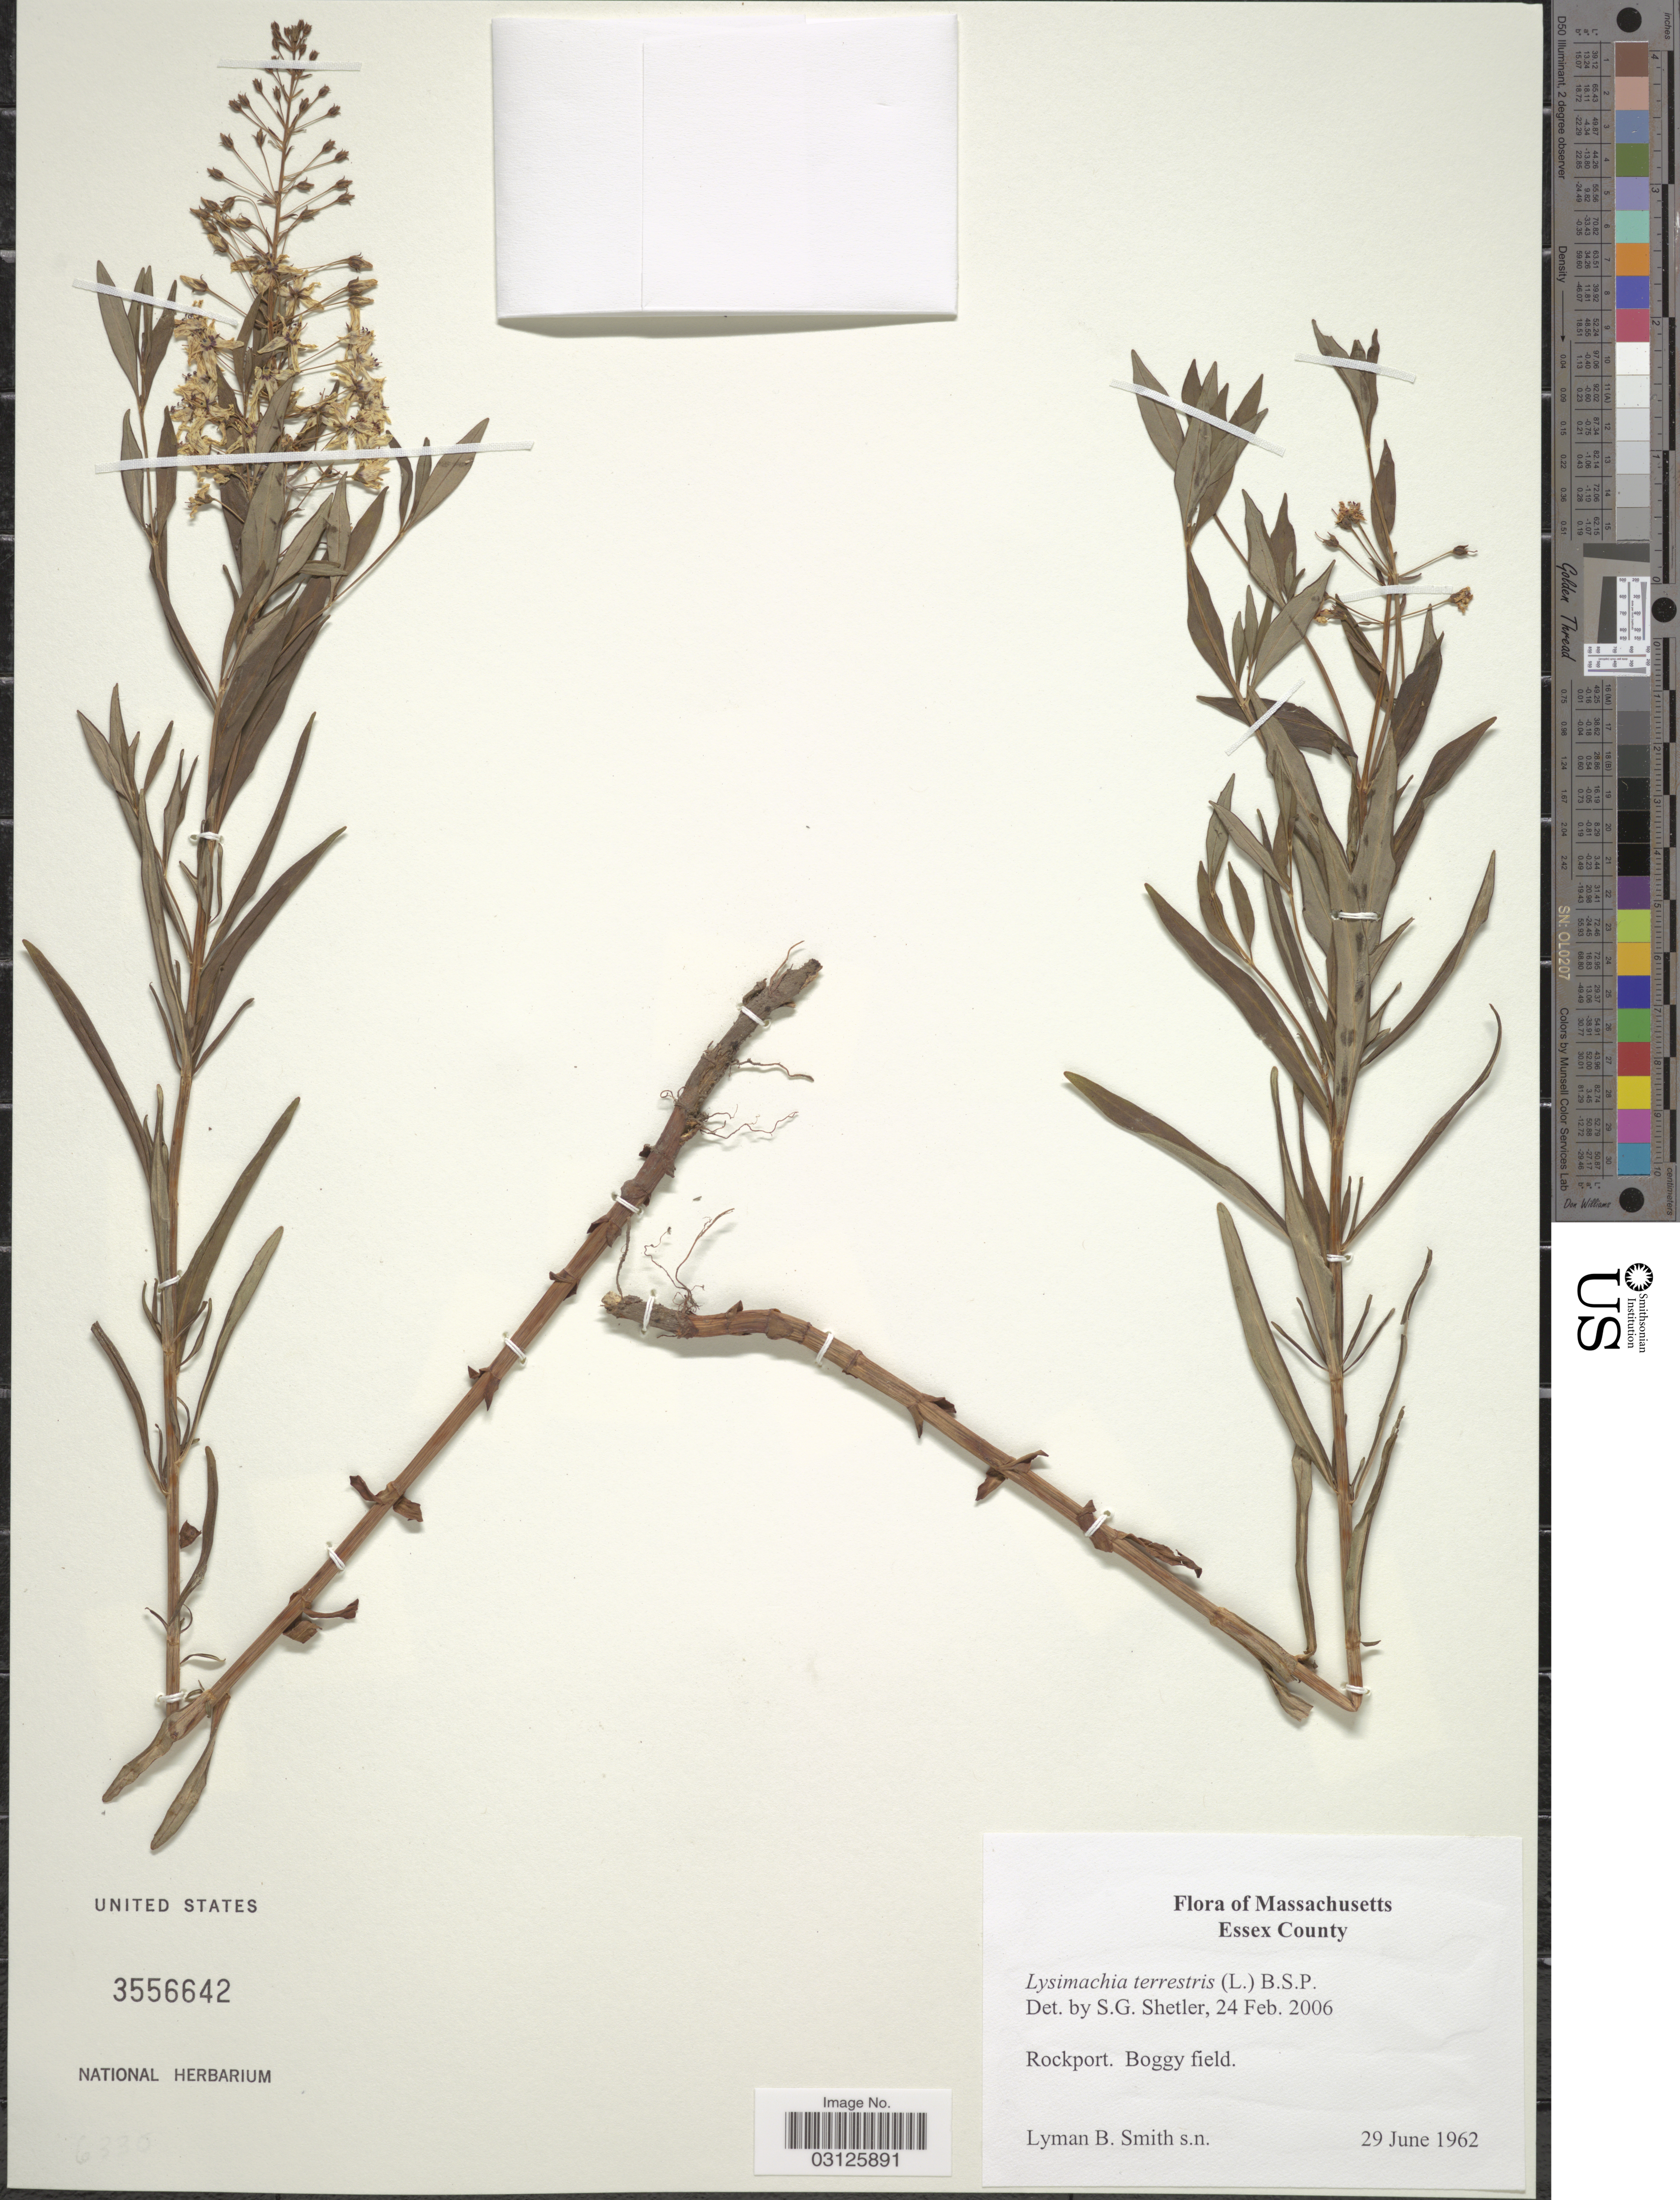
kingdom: Plantae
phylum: Tracheophyta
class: Magnoliopsida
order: Ericales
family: Primulaceae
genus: Lysimachia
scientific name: Lysimachia terrestris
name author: (L.) Britton, Stearns & Poggenb.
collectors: L. Smith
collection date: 1962-06-29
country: United States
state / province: Massachusetts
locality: Essex County. Rockport. Boggy field.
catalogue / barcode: US 3556642